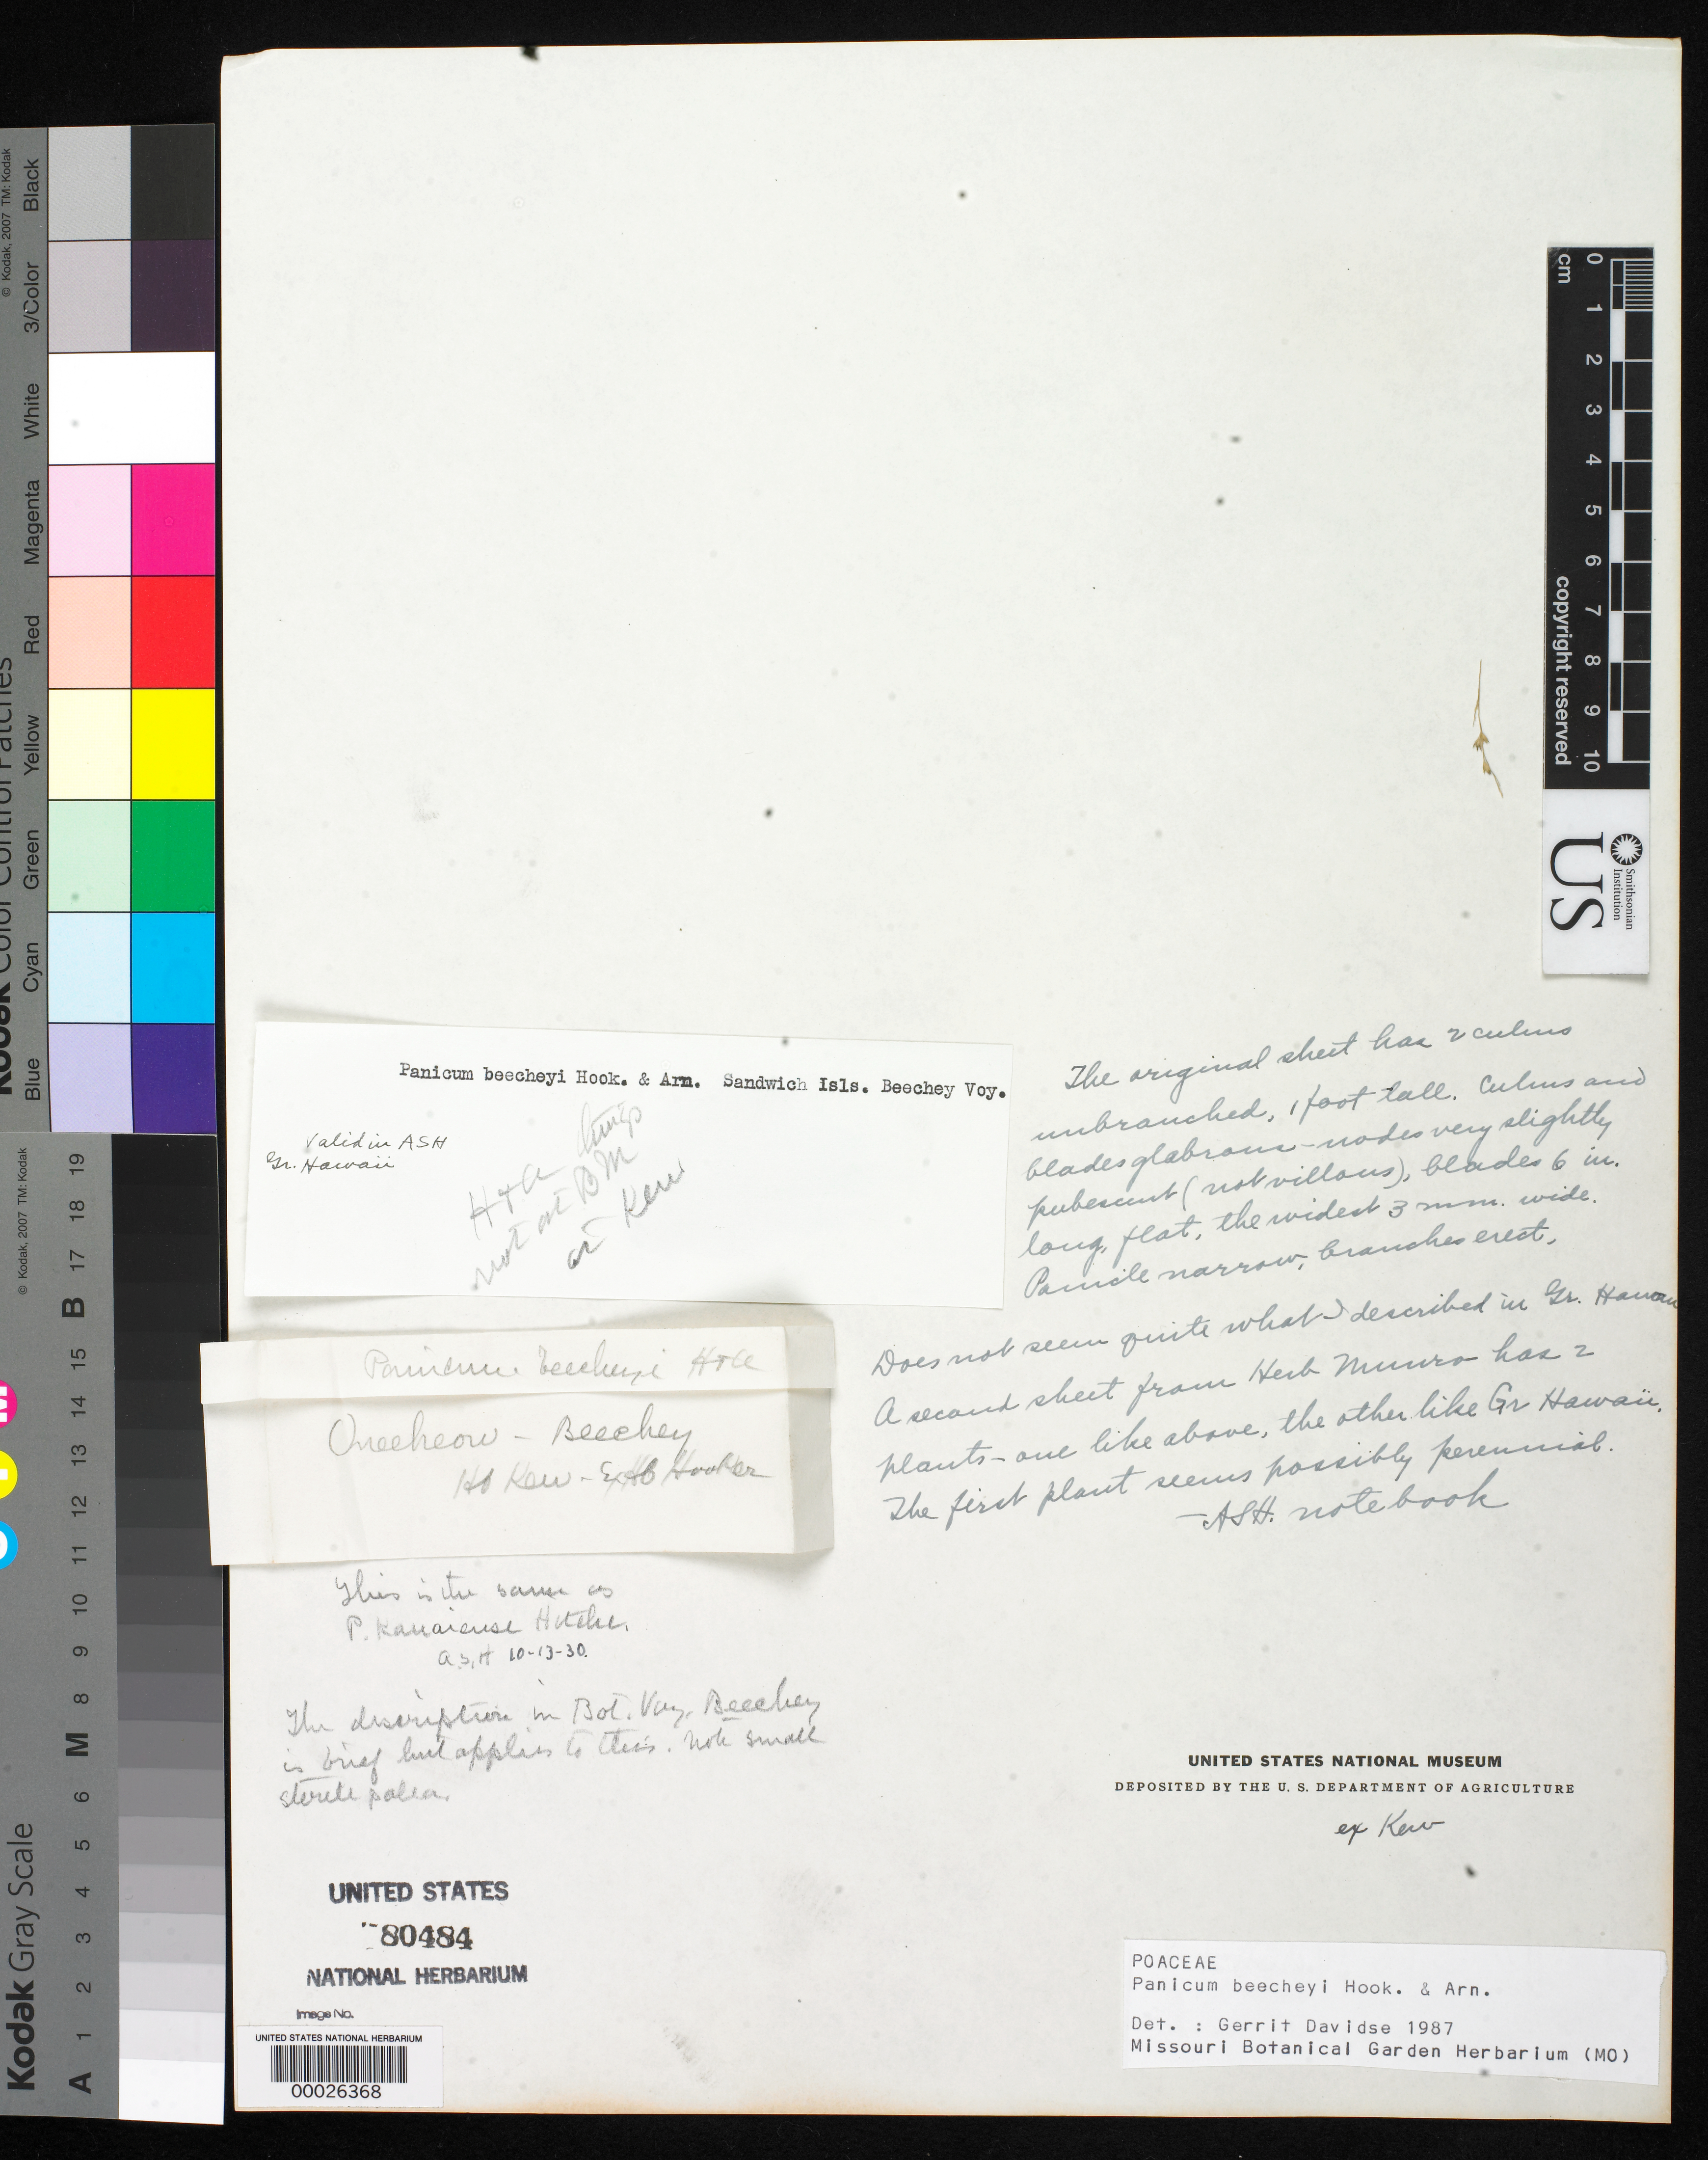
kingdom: Plantae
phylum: Tracheophyta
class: Liliopsida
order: Poales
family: Poaceae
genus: Panicum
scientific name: Panicum beecheyi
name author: Hook. & Arn.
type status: Isotype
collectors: F. Beechey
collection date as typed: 1826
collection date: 1826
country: United States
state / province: Hawaii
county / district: Kauai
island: Ni'ihau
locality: Oneeheou.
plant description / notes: Fragmentary material of type specimen ex herb. Hooker (Kew)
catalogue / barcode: US 80484